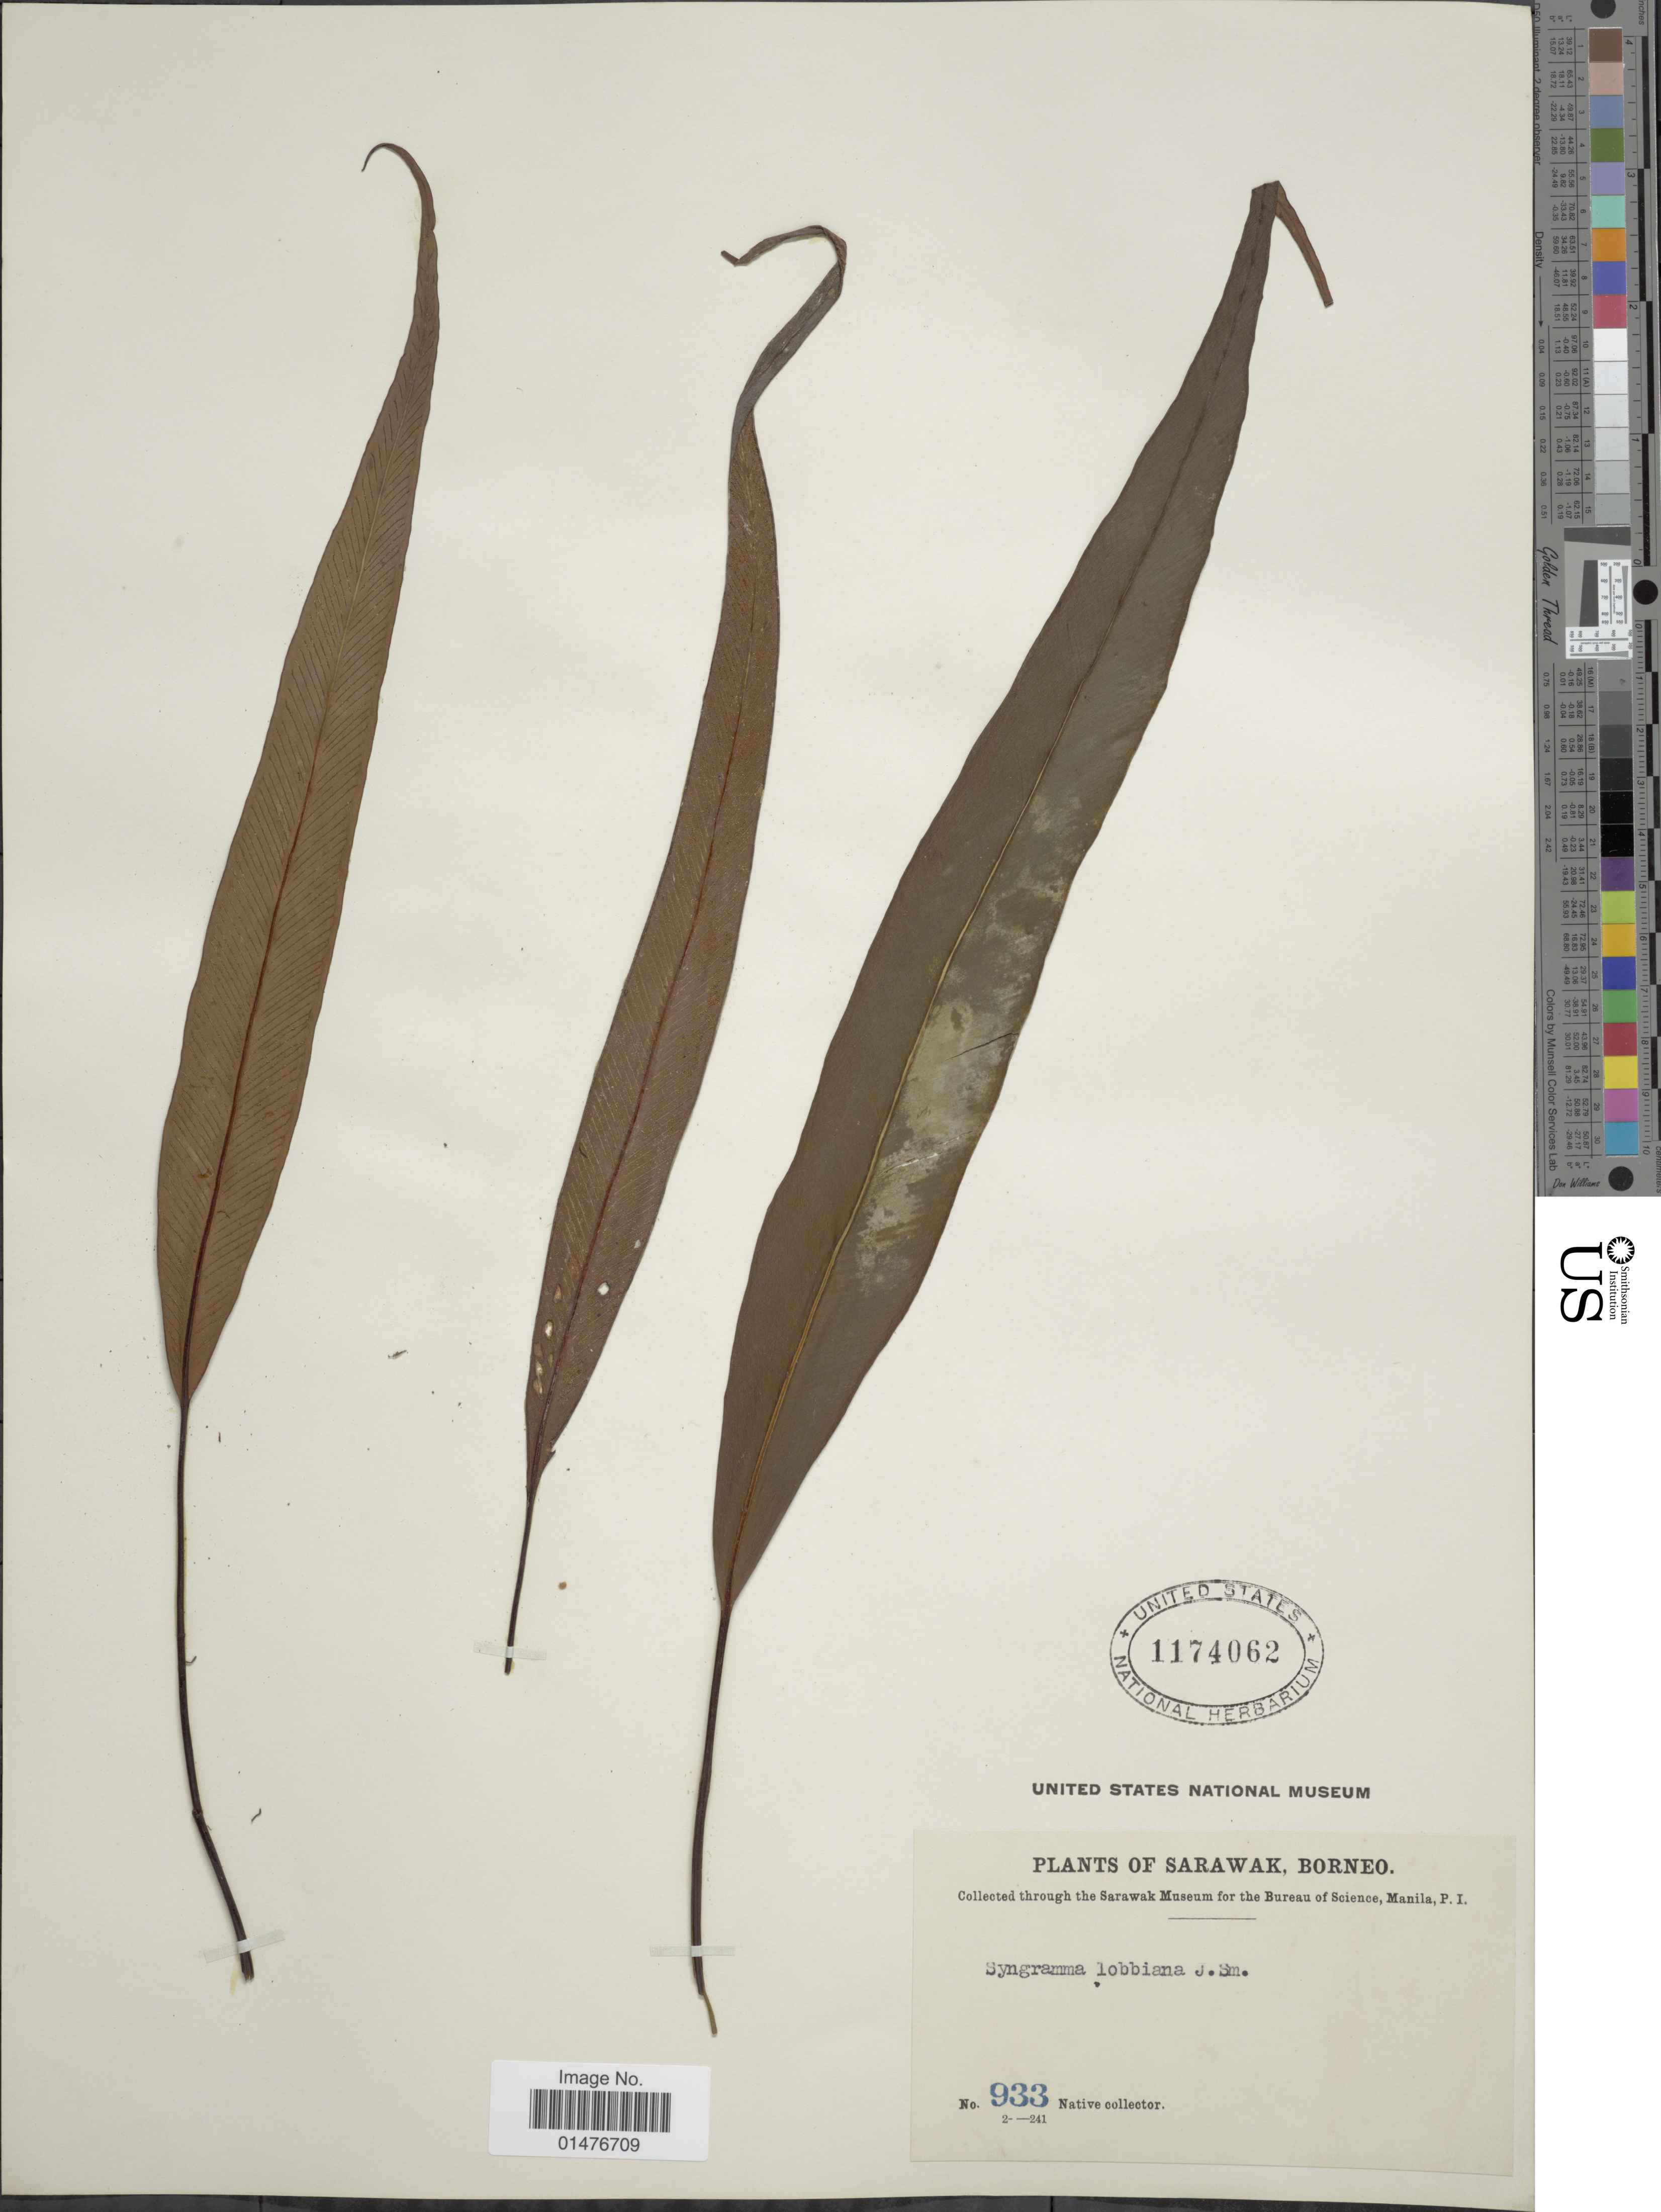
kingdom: Plantae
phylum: Tracheophyta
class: Polypodiopsida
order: Polypodiales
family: Pteridaceae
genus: Syngramma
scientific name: Syngramma lobbiana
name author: (Hook.) J. Sm.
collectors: Native collector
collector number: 933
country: Malaysia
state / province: Sarawak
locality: Sarawak, Borneo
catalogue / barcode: US 1174062